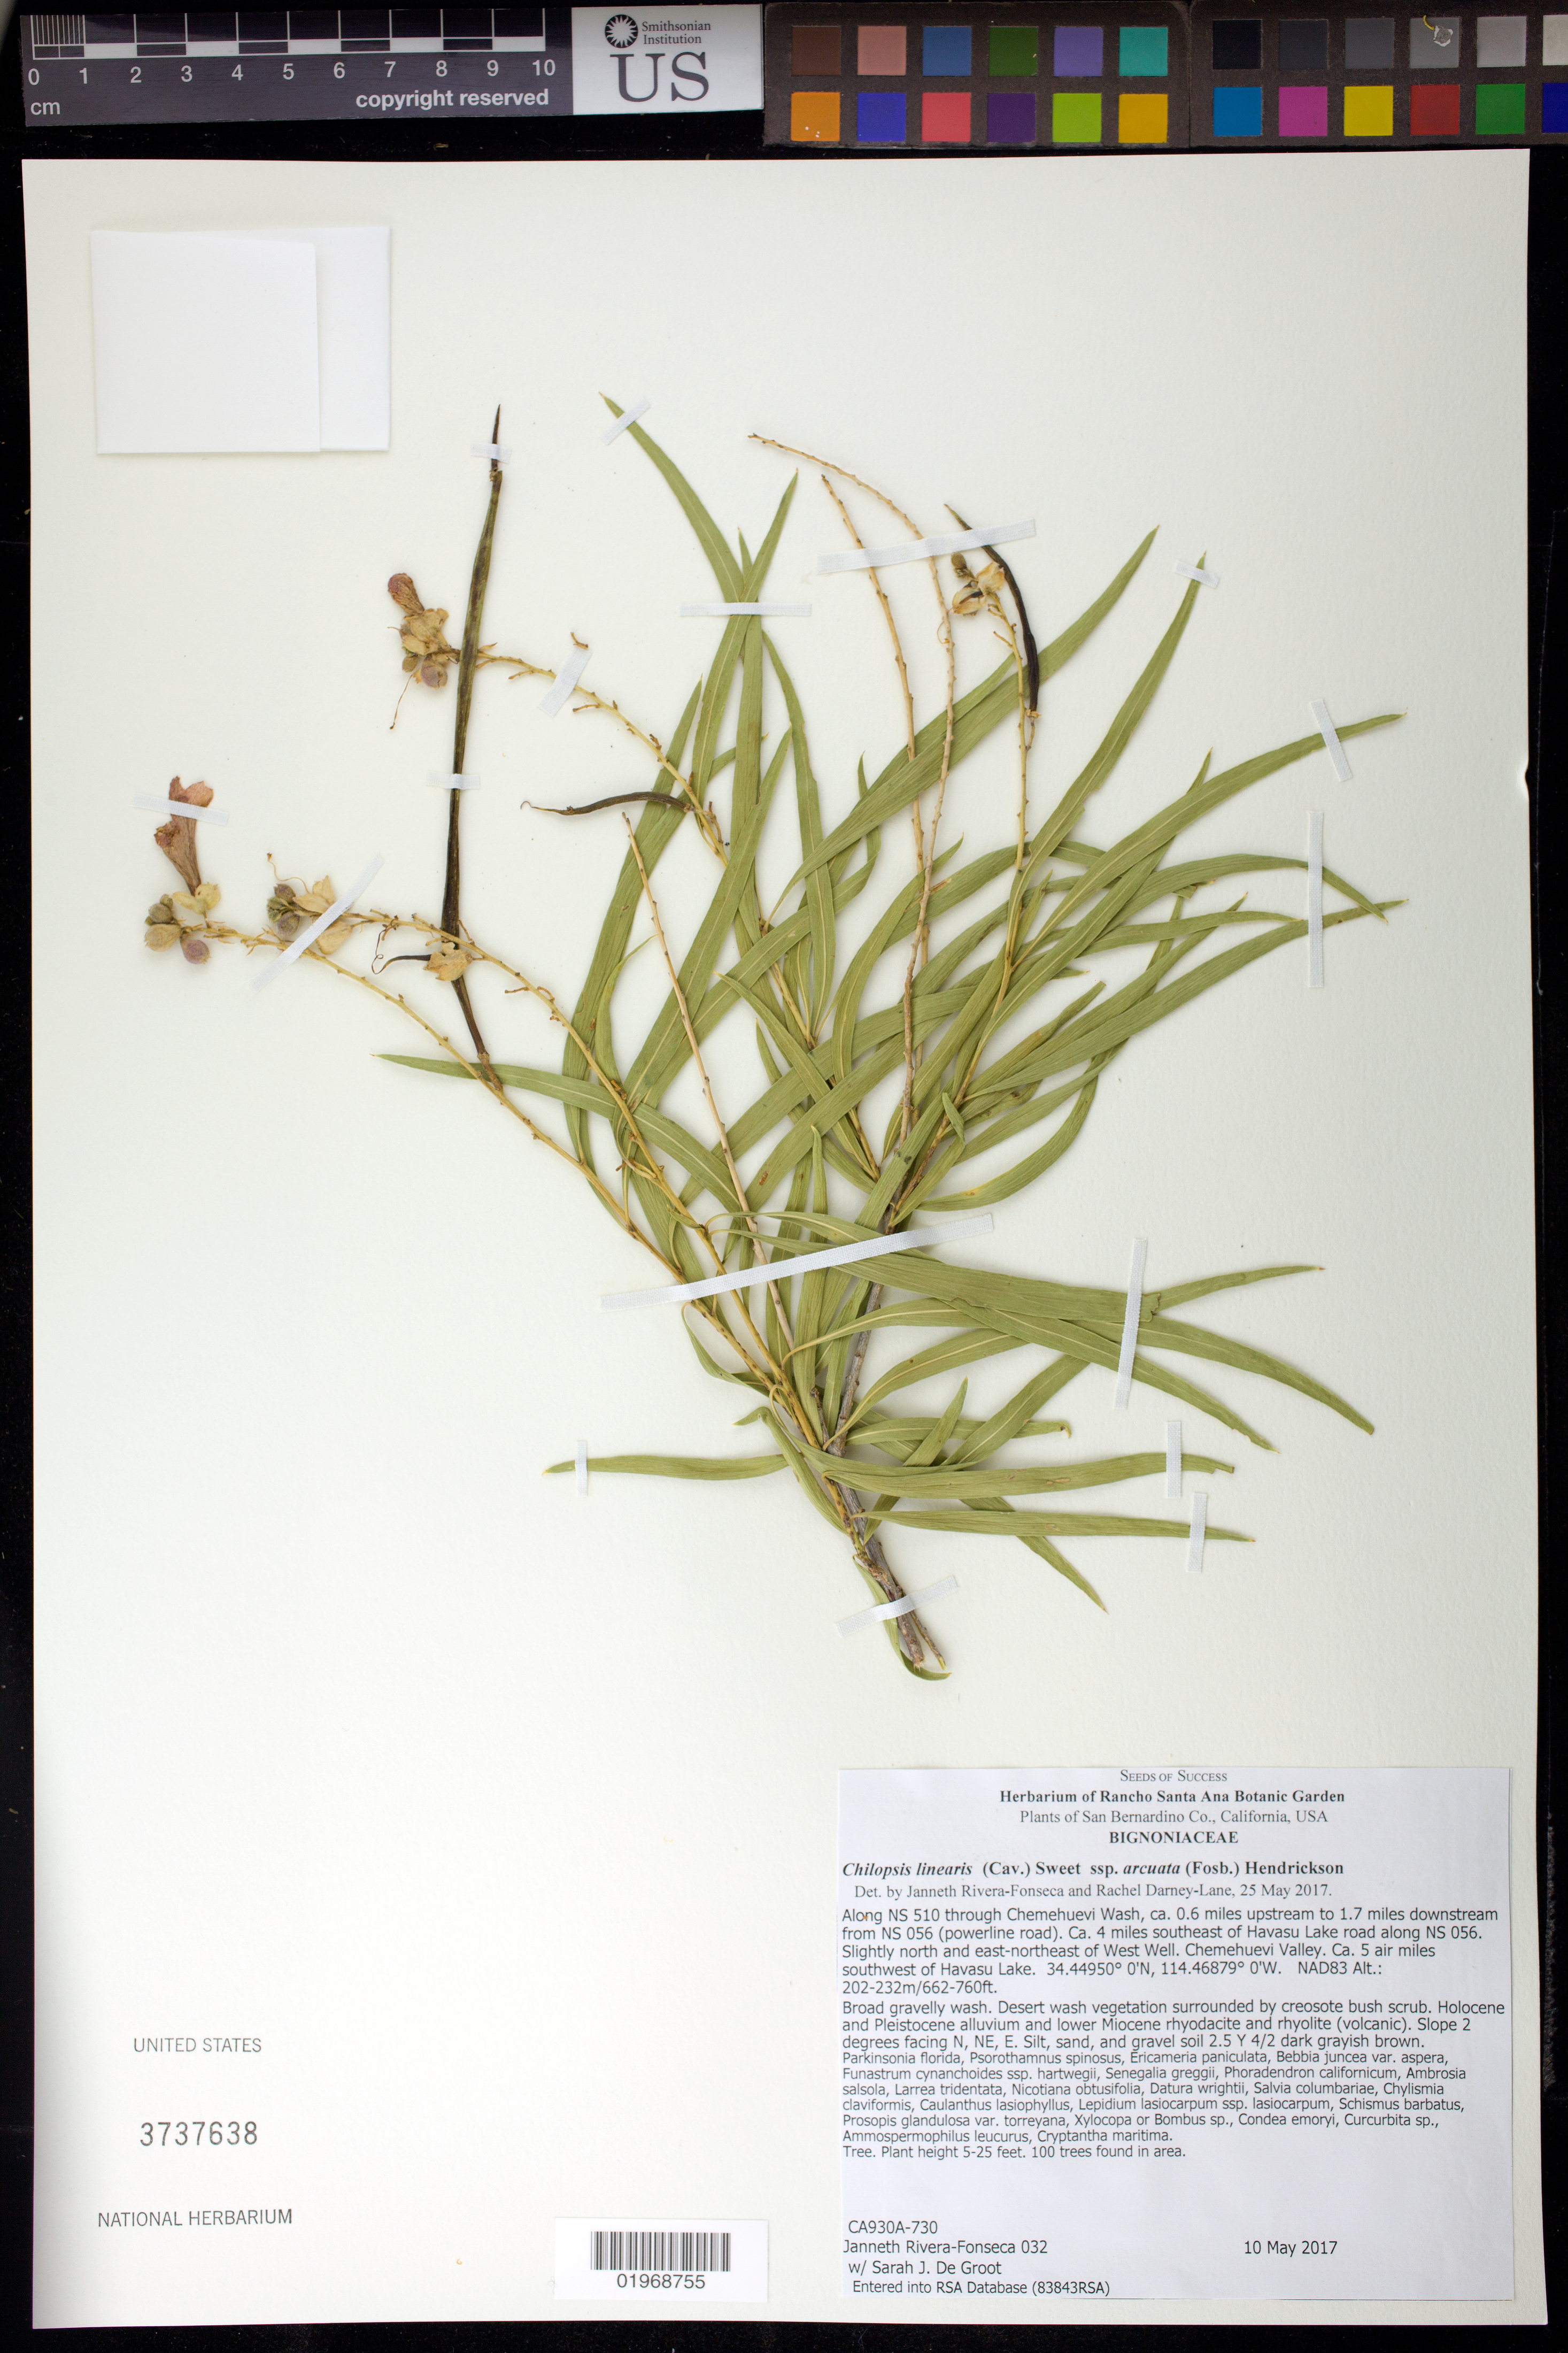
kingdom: Plantae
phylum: Tracheophyta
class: Magnoliopsida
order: Lamiales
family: Bignoniaceae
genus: Chilopsis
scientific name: Chilopsis linearis subsp. arcuata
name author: (Fosberg) Henrickson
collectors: J. Rivera & S. De Groot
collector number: CA930A-730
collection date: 2017-05-10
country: United States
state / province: California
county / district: San Bernardino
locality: N and ENE of West Well. Chemehuevi Valley, ca. 5 air miles SW of Havasu Lake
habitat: Broad gravelly wash. Desert wash vegetation surrounded by creosote bush scrub.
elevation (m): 202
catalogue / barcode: US 3737638